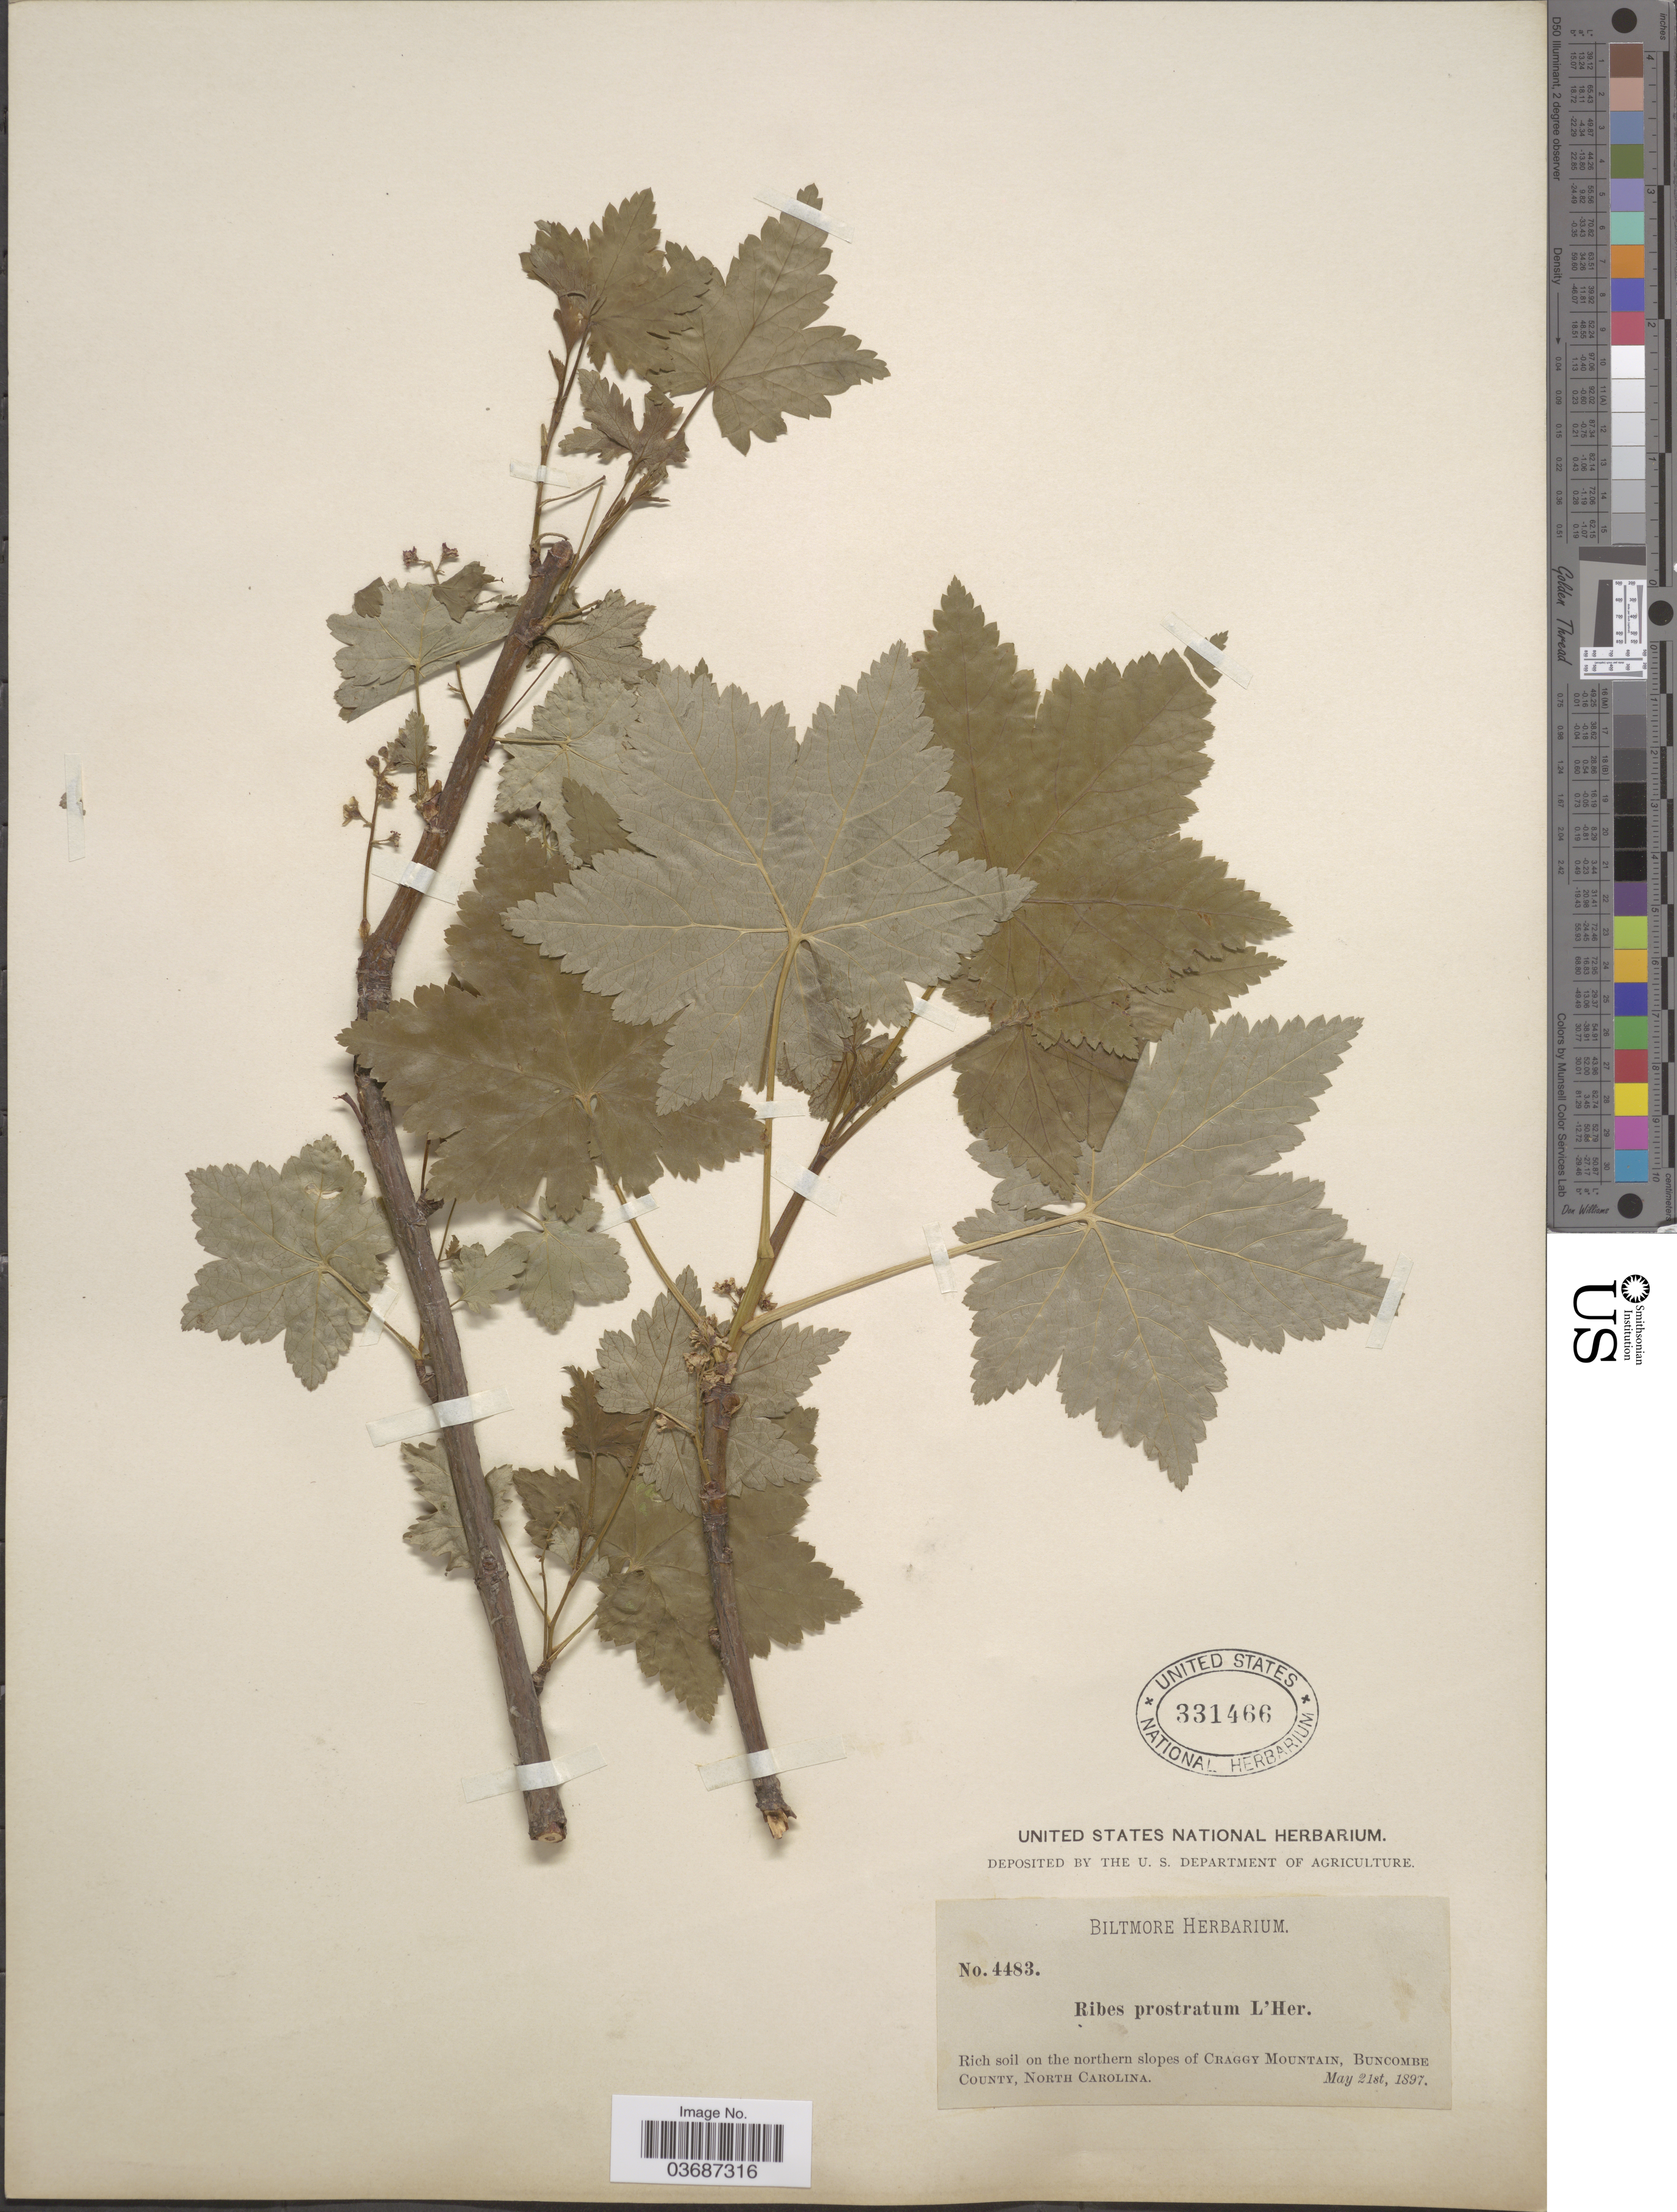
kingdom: Plantae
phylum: Tracheophyta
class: Magnoliopsida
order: Saxifragales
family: Grossulariaceae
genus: Ribes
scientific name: Ribes glandulosum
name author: Ruiz & Pav.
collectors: ex herb. Biltmore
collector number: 4483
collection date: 1897-05-21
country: United States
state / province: North Carolina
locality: Rich soil on the northern slopes of Craggy Mountain, Buncombe County.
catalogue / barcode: US 331466